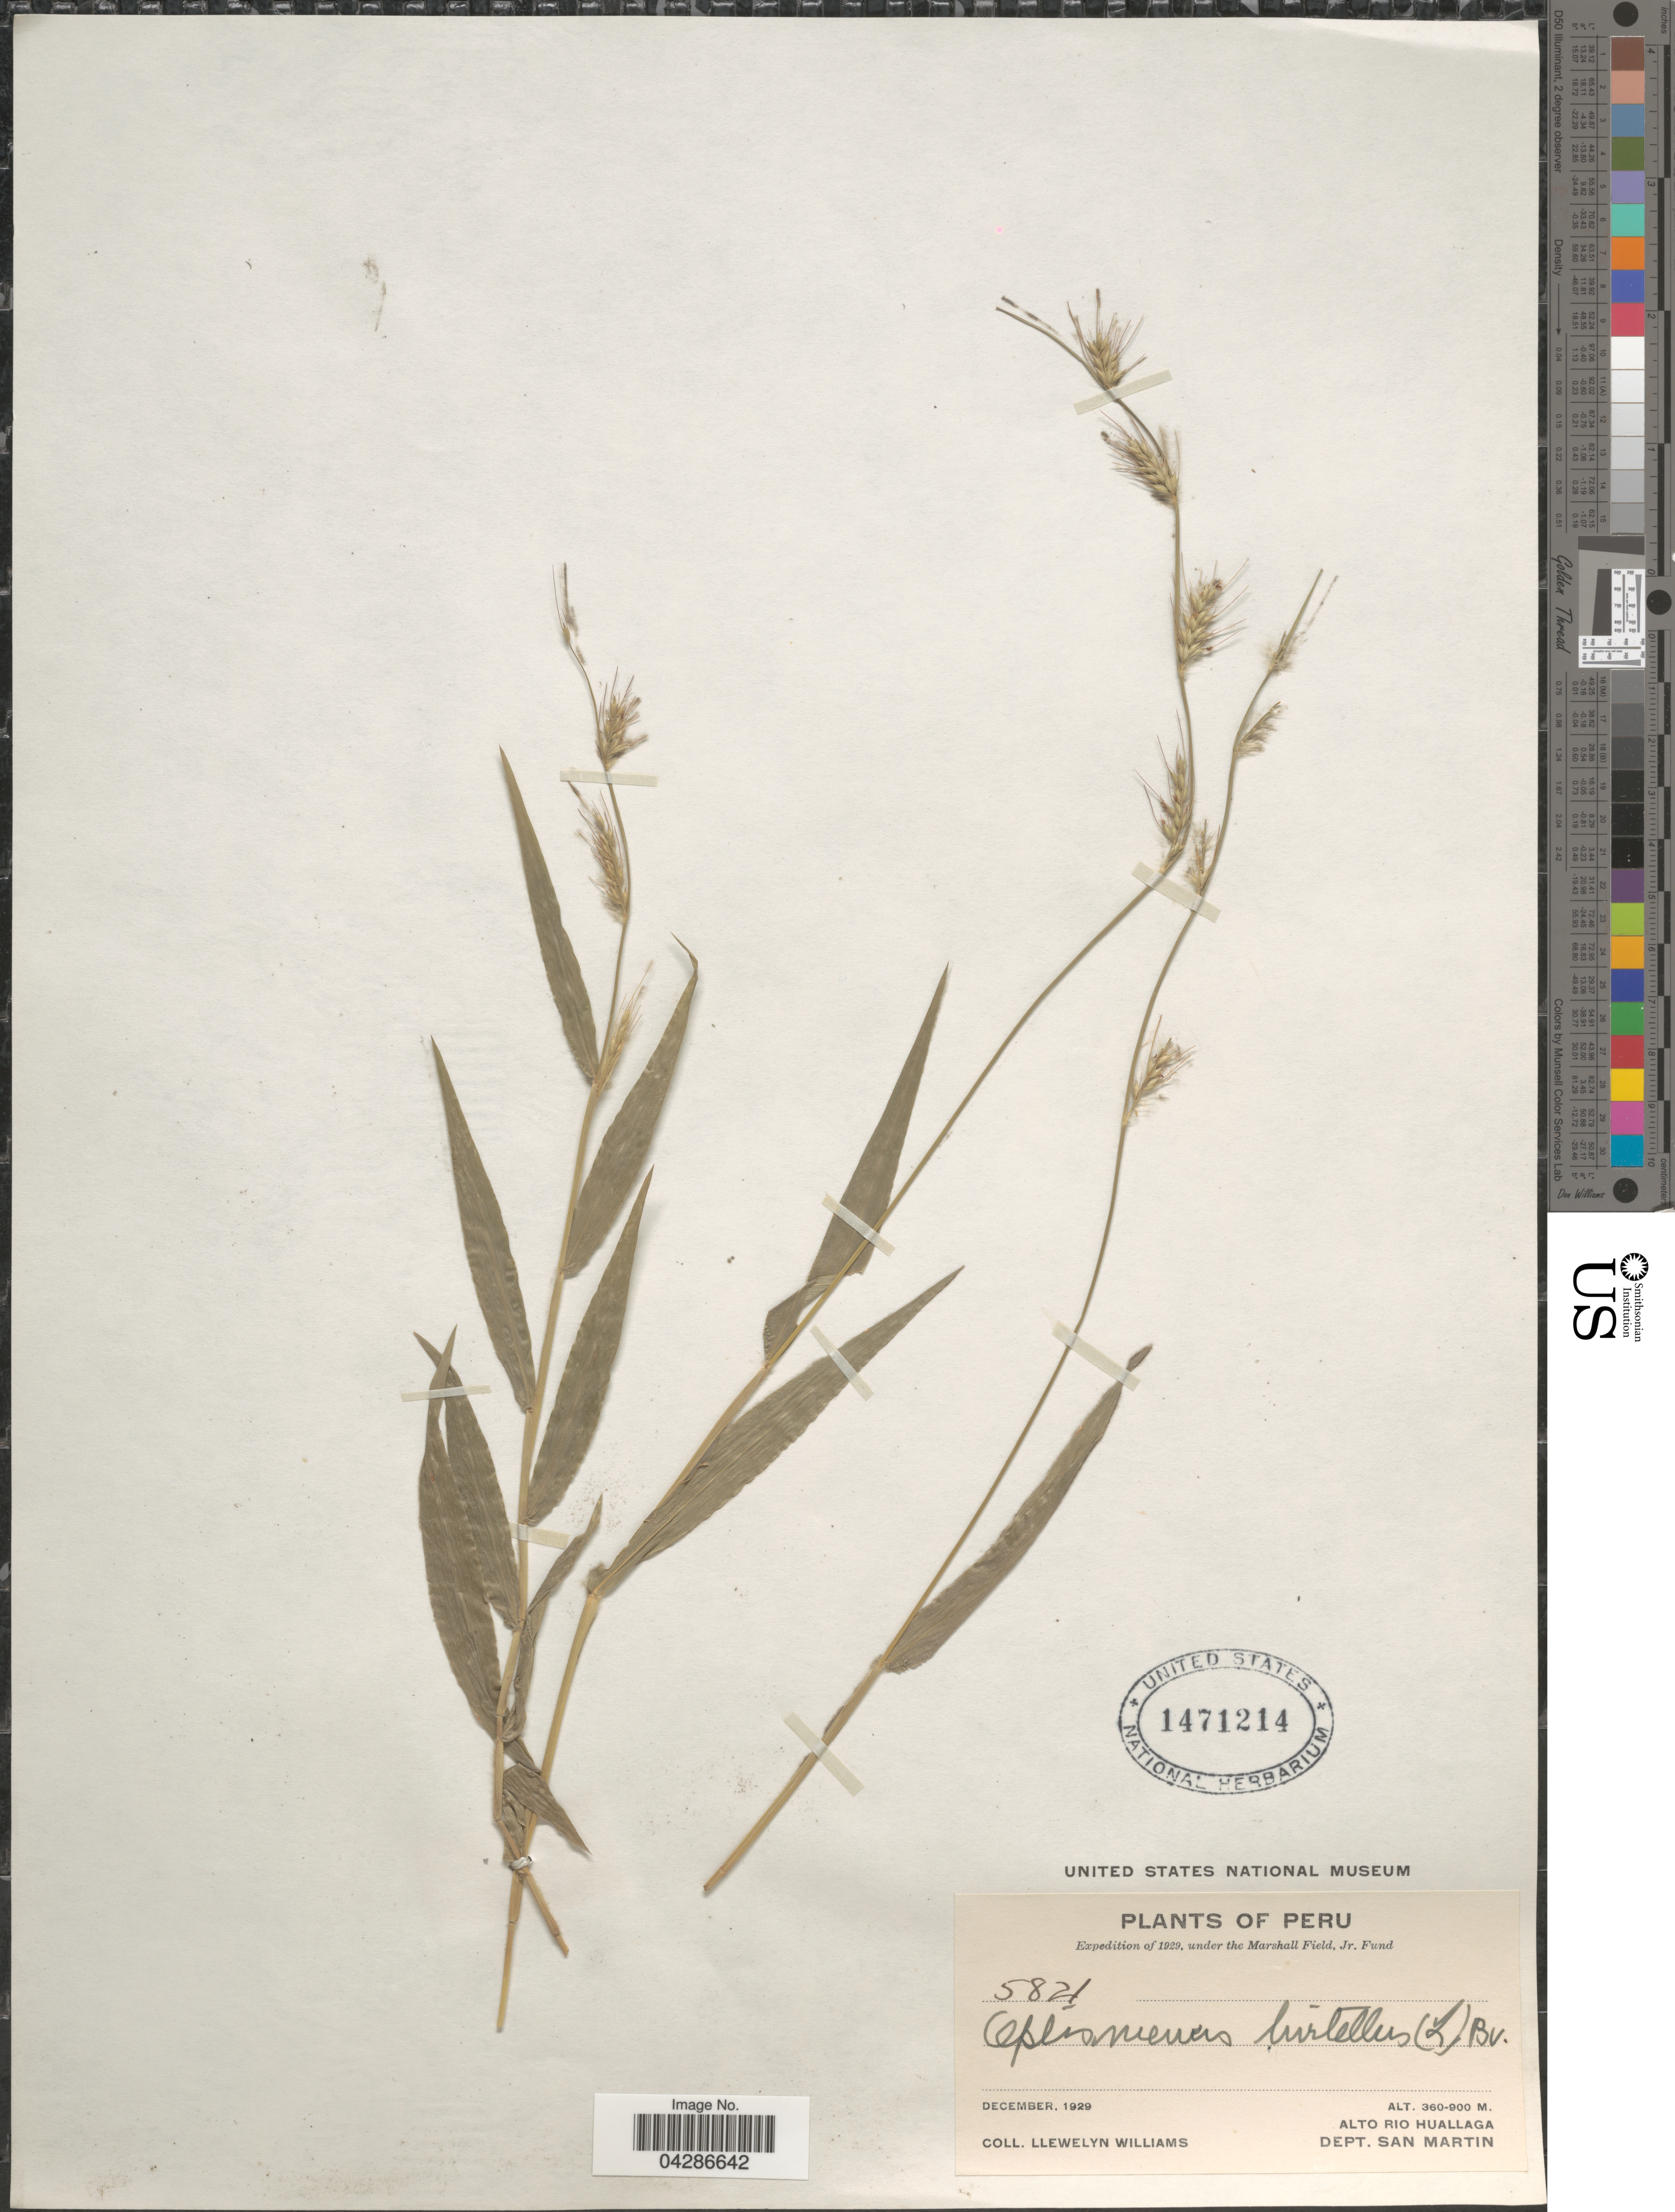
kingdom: Plantae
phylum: Tracheophyta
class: Liliopsida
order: Poales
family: Poaceae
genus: Oplismenus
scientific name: Oplismenus hirtellus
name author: (L.) P. Beauv.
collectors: Ll. Williams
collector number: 5821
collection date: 1929-12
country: Peru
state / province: San Martín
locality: Expedition of 1929. Alto Rio Huallaga. Dept. San Martin.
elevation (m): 360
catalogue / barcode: US 1471214